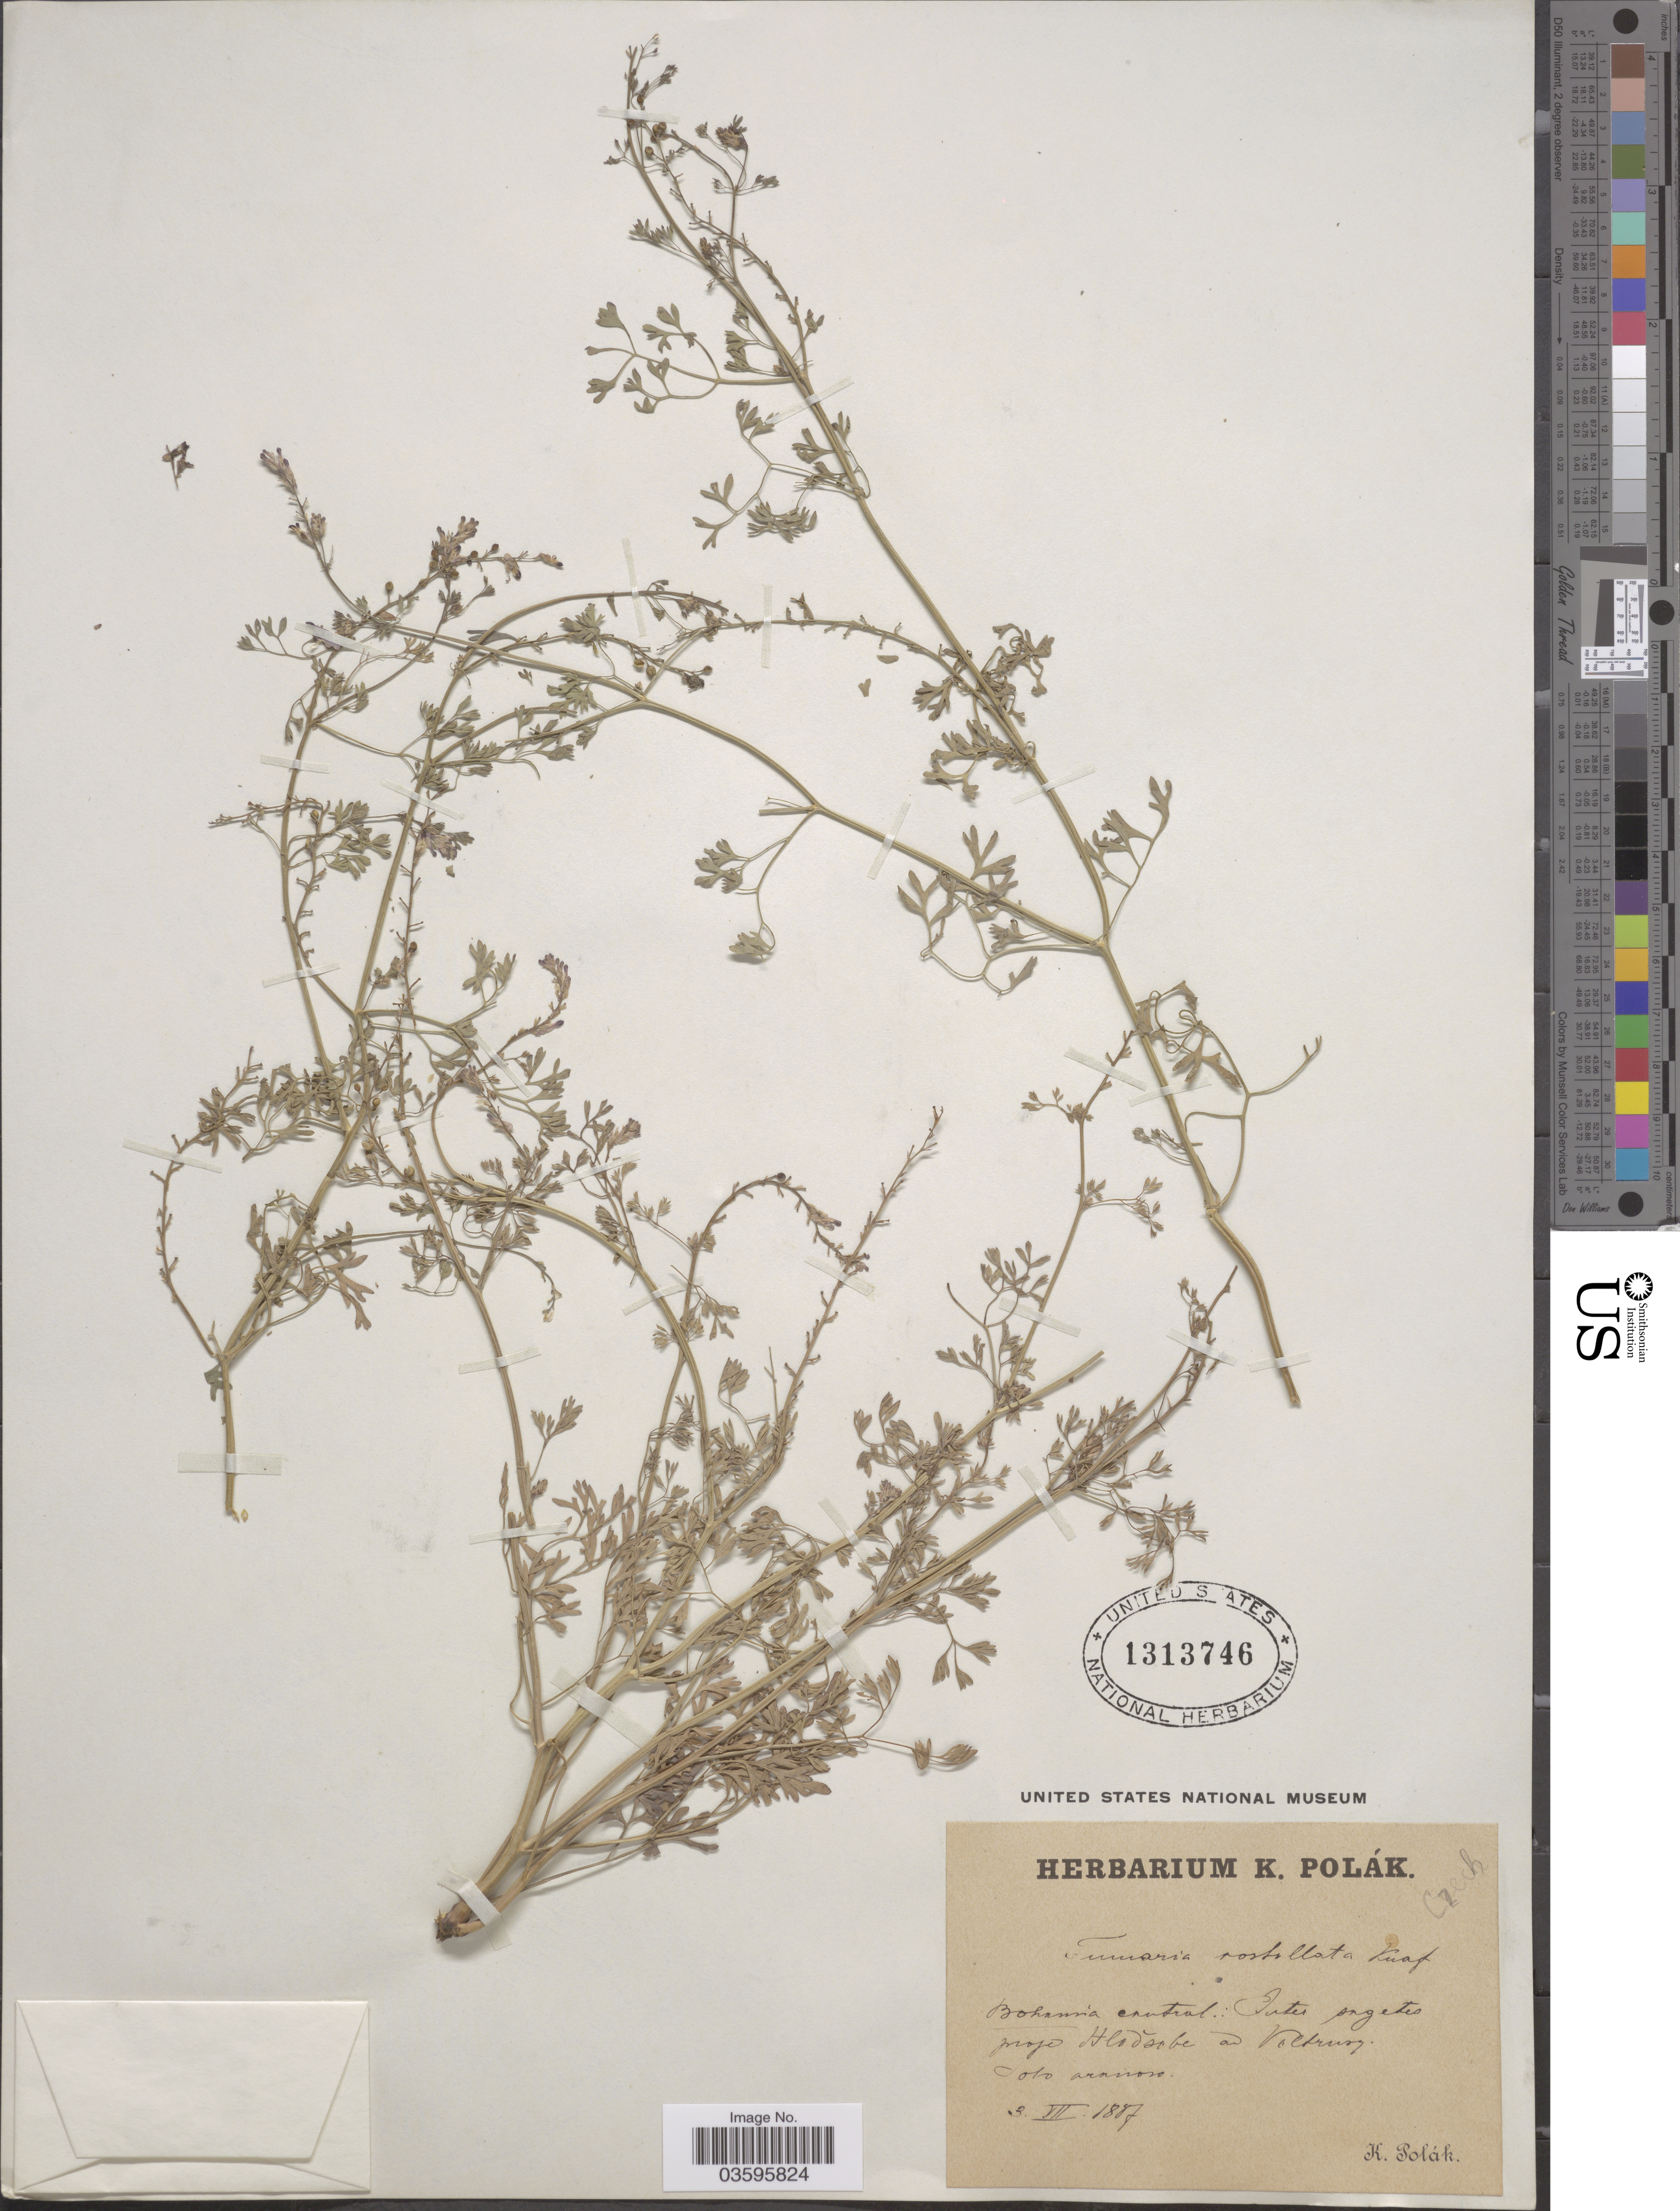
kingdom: Plantae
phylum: Tracheophyta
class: Magnoliopsida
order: Ranunculales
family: Papaveraceae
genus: Fumaria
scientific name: Fumaria rostellata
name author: Knaf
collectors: K. Polák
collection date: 1887-07-03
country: Czechia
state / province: Central Bohemian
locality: Bohemia central.: Iutes [interpreted] angetes [interpreted] prope Hlodsobe [interpreted] ad Voldrusy [interpreted]. Solo arenoso [interpreted]. Czech.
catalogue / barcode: US 1313746